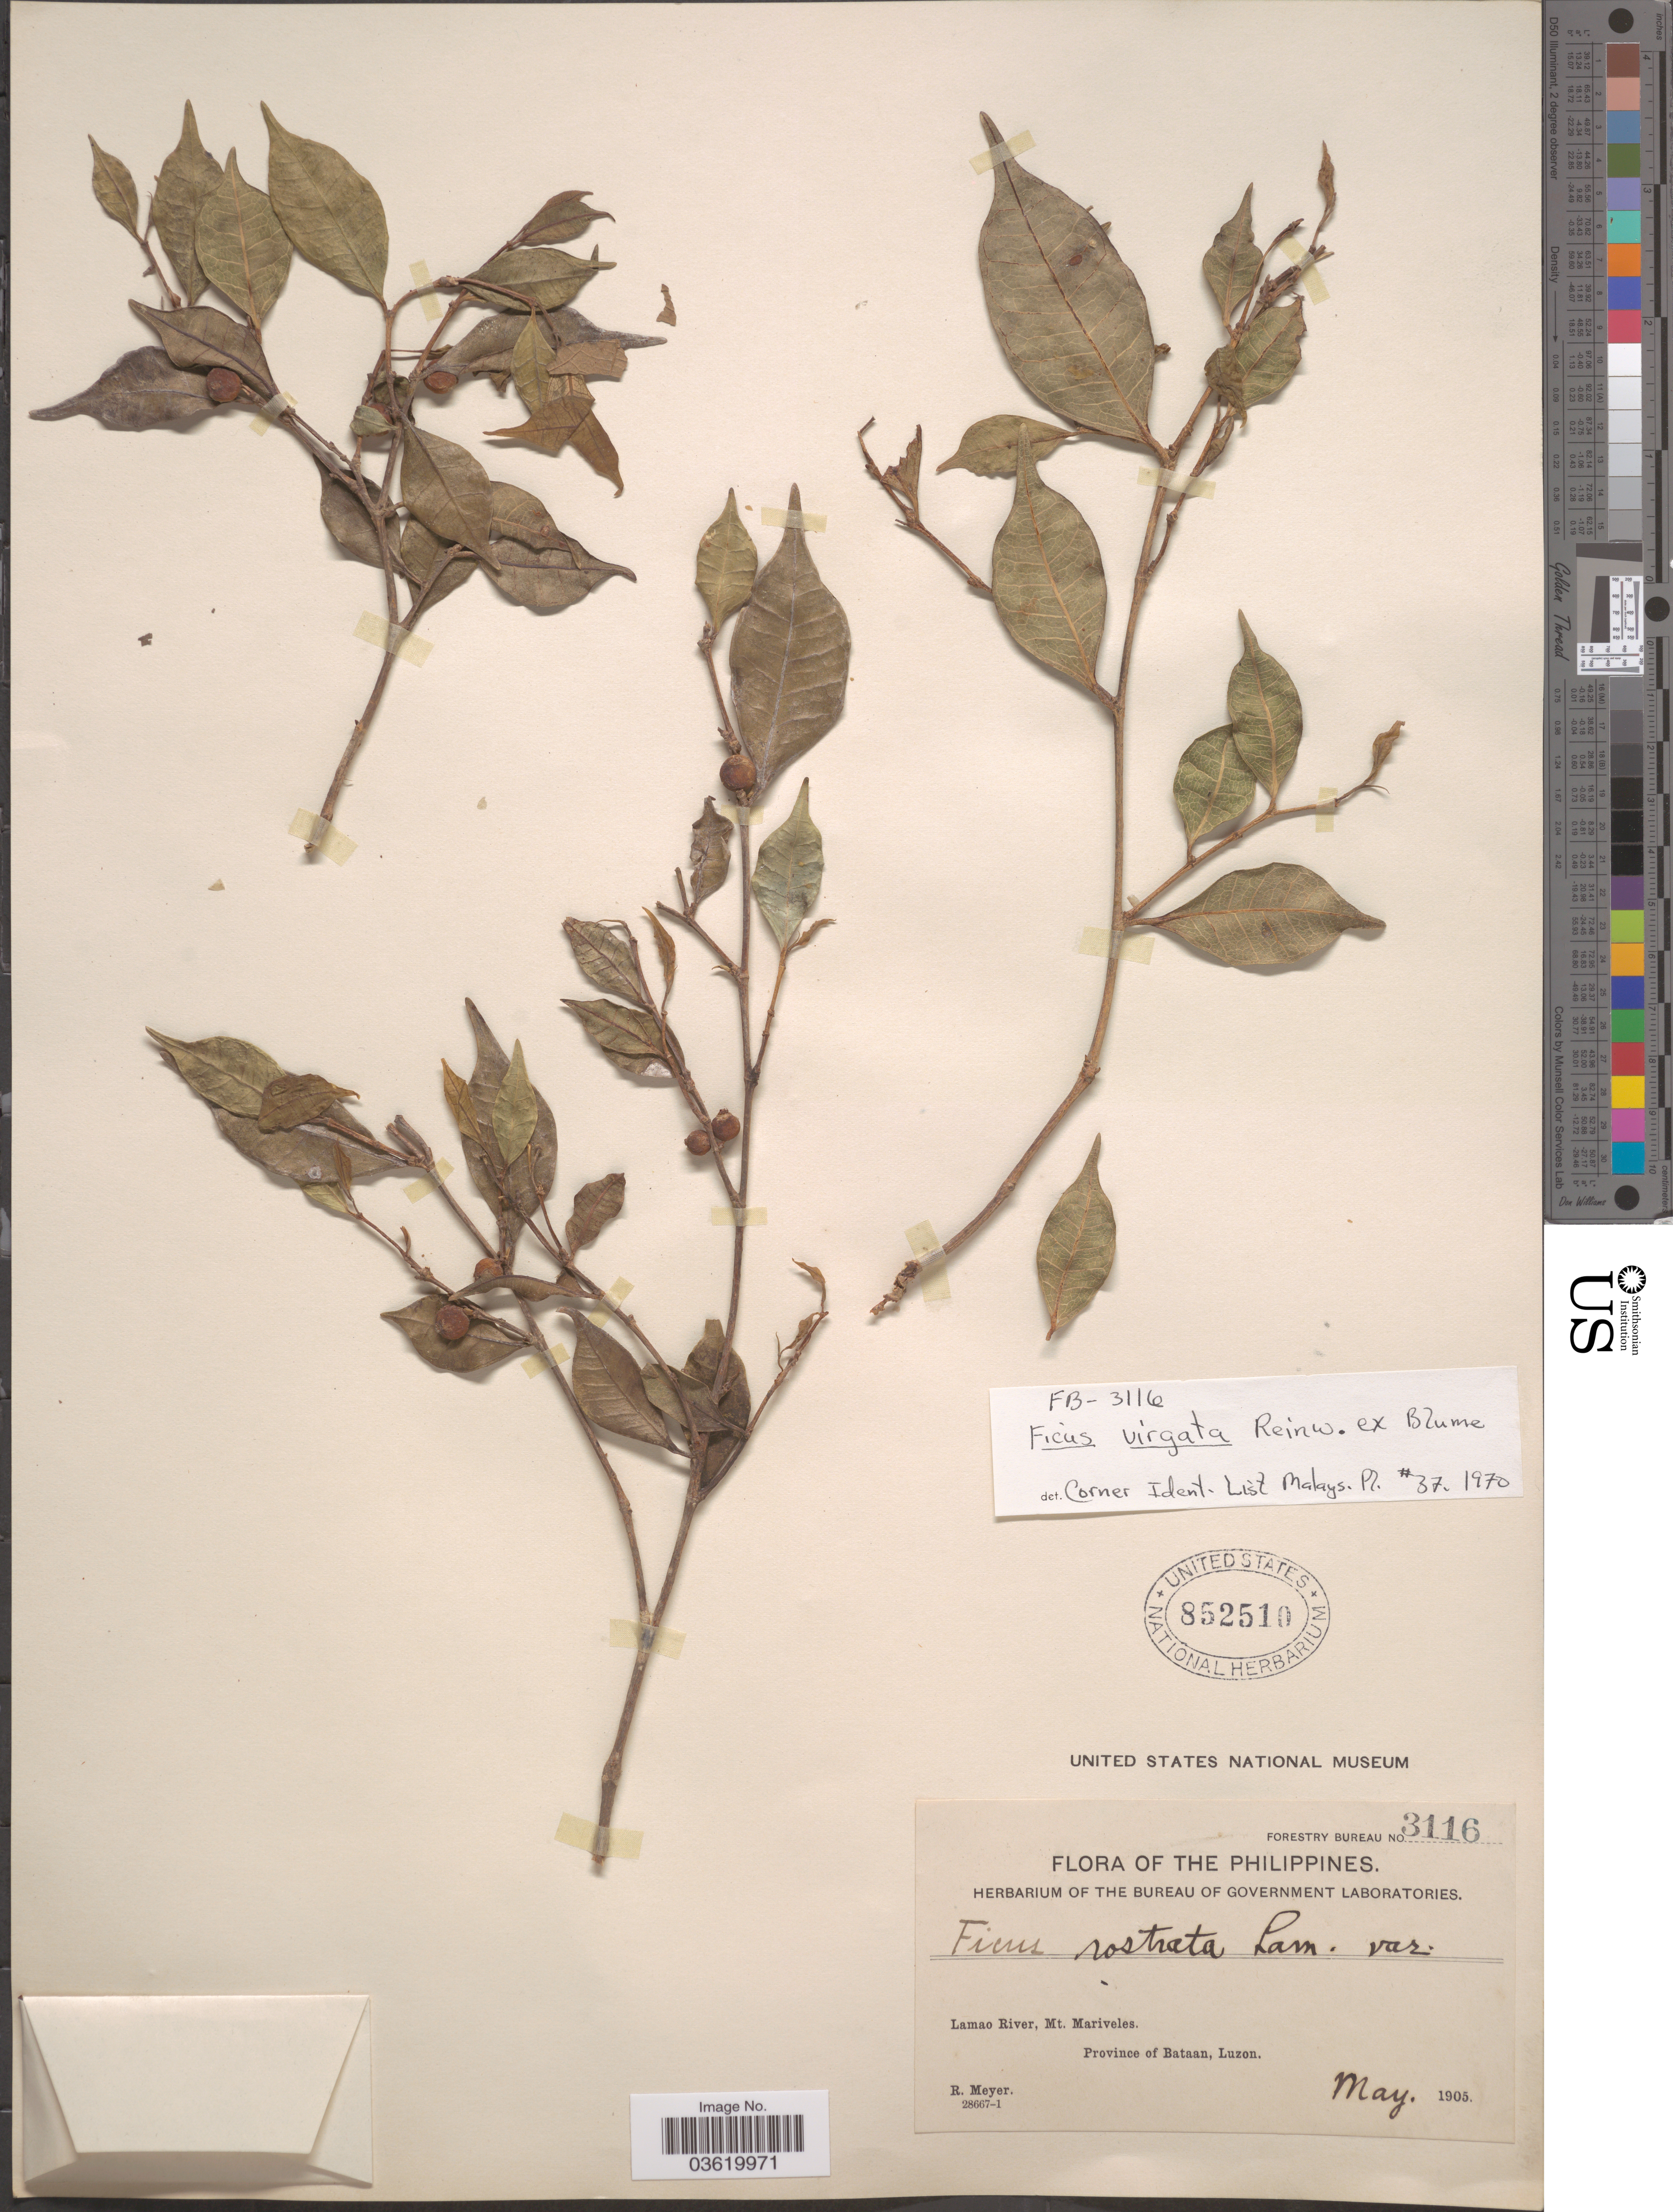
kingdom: Plantae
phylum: Tracheophyta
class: Magnoliopsida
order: Rosales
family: Moraceae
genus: Ficus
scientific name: Ficus virgata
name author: Reinw.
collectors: R. Meyer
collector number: Forestry Bureau 3116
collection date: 1905-05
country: Philippines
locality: Lamao River, Mt. Mariveles. Province of Bataan, Luzon.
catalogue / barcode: US 852510